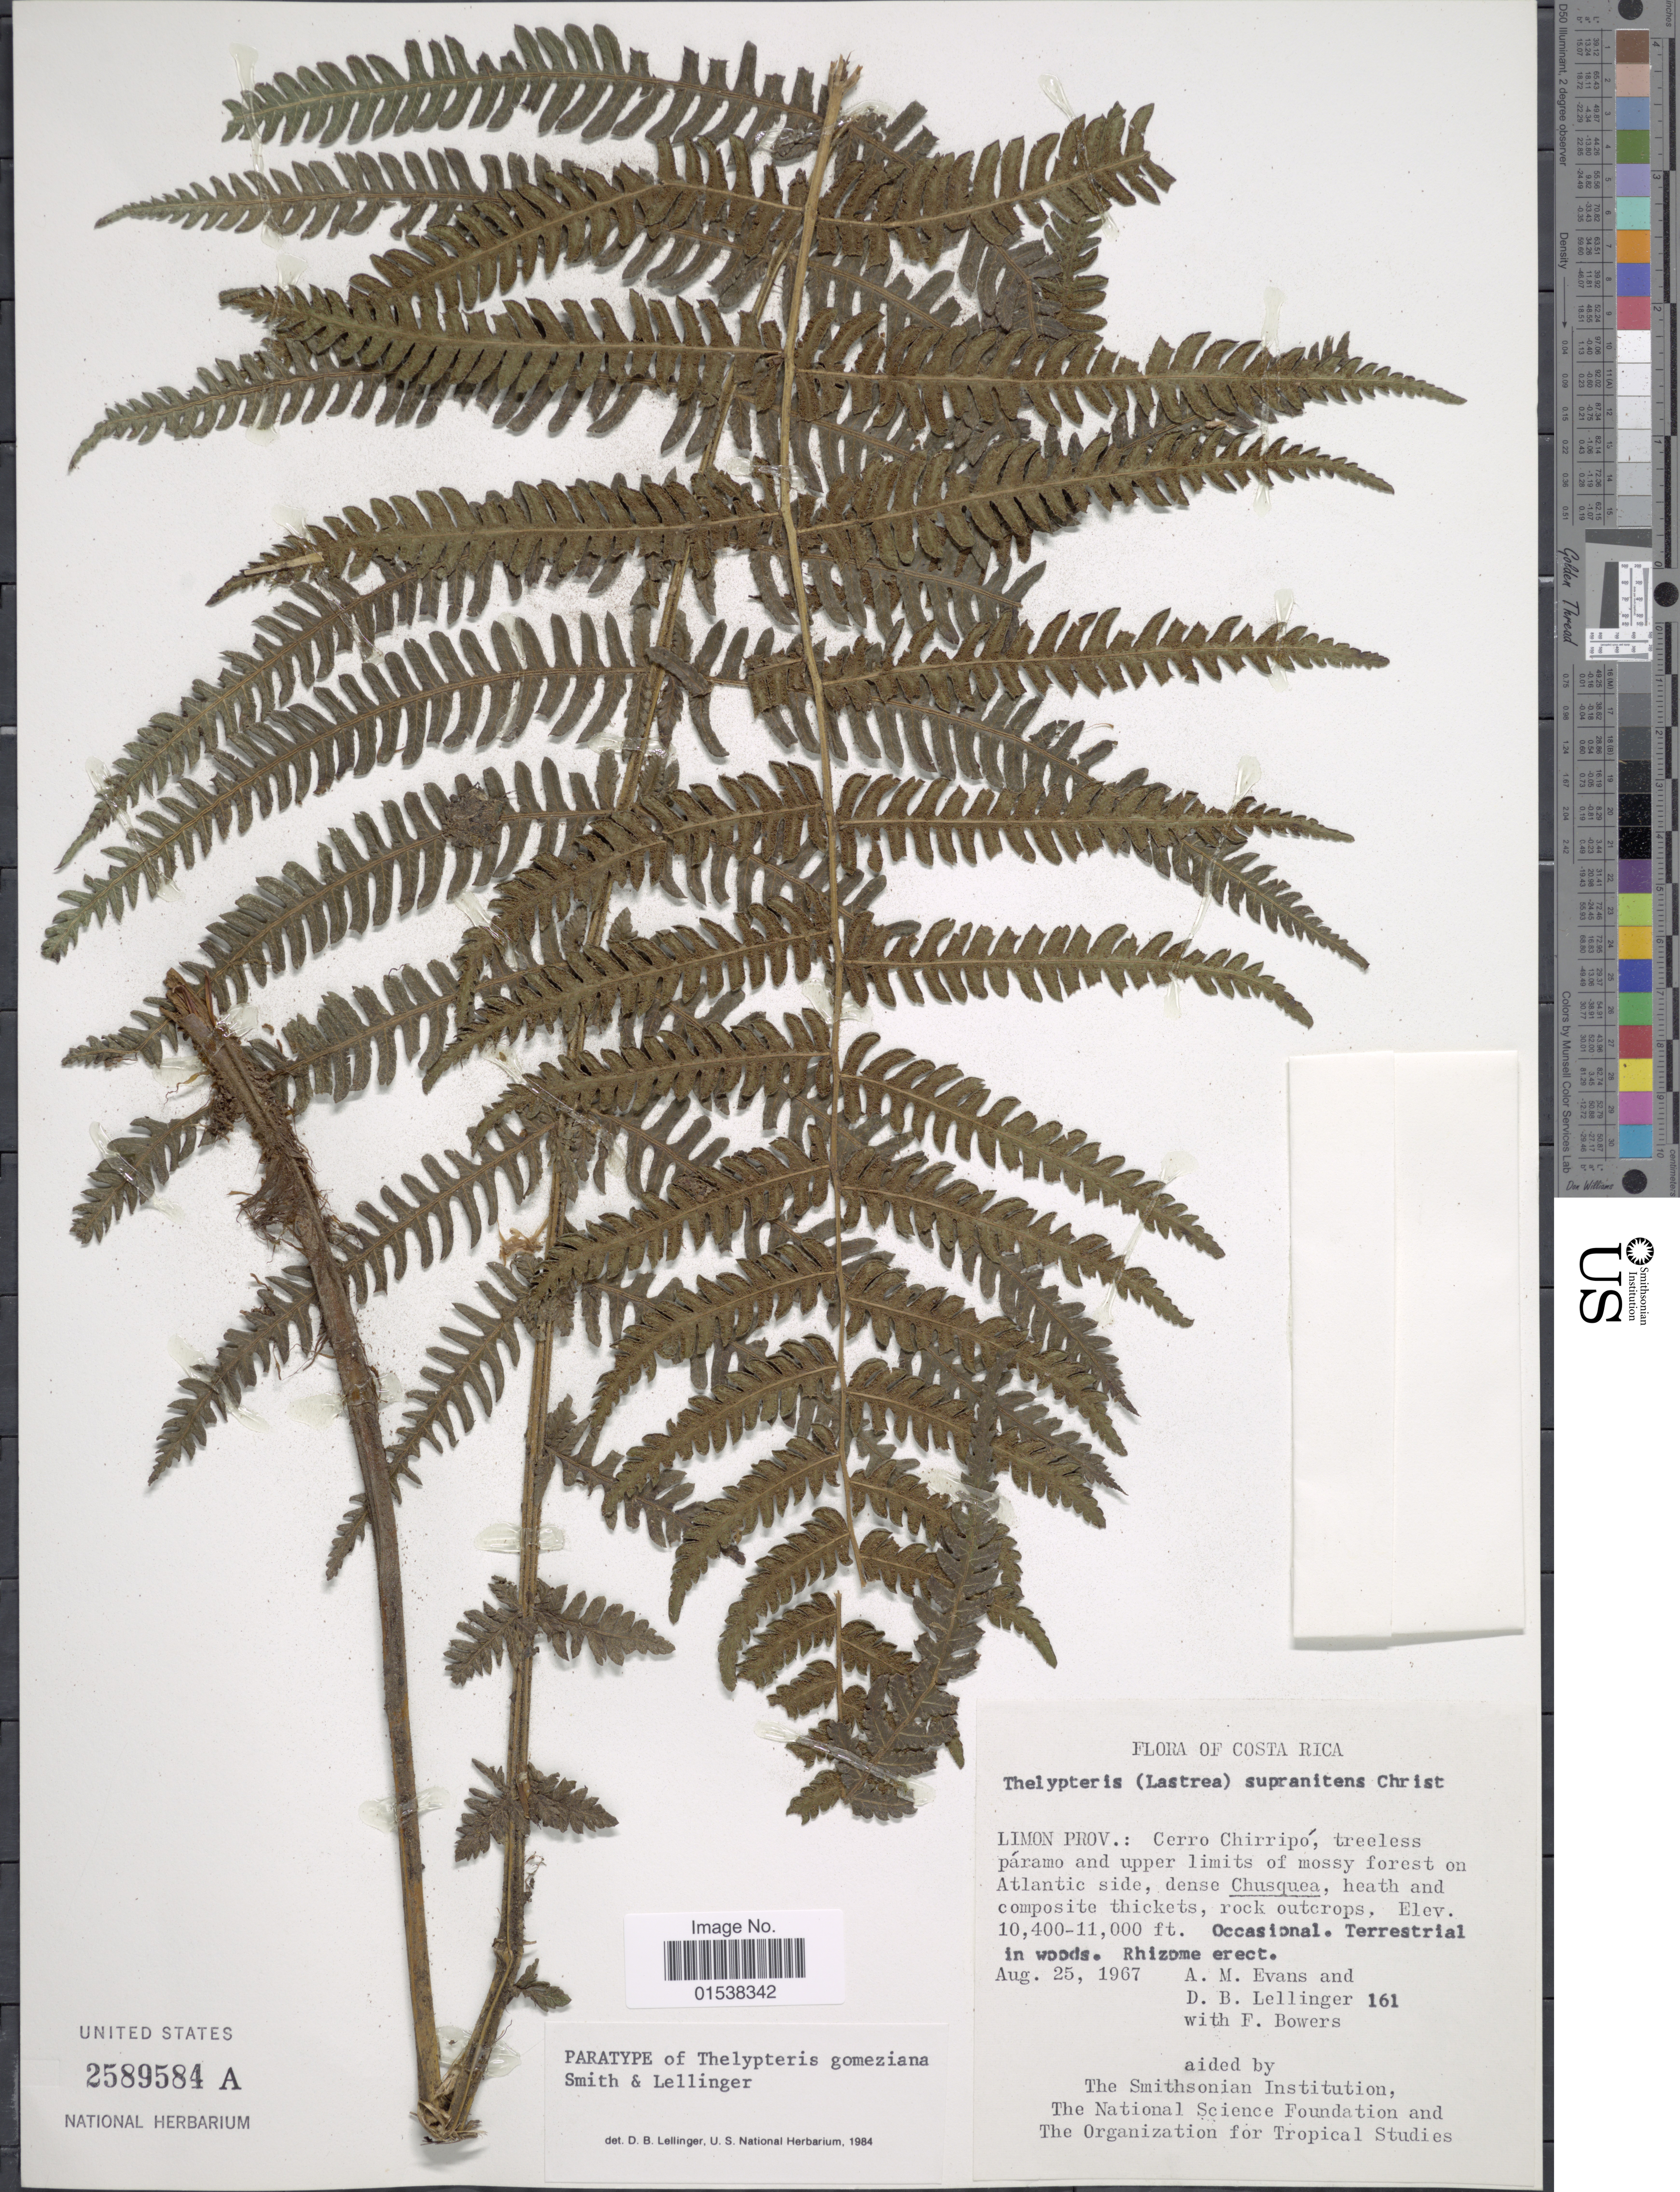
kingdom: Plantae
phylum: Tracheophyta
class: Polypodiopsida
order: Polypodiales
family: Thelypteridaceae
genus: Amauropelta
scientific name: Amauropelta gomeziana (A.R. Sm. & Lellinger) comb. nov., ined. 2015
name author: (A.R. Sm. & Lellinger)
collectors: A. M. Evans, D. B. Lellinger & F. Bowers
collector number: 161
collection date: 1967-08-25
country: Costa Rica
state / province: Limón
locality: Limon Prov.: Cerro Chirripo, treeless paramo and upper limits of mossy forest on Atlantic side,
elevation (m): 3170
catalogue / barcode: US 2589584A